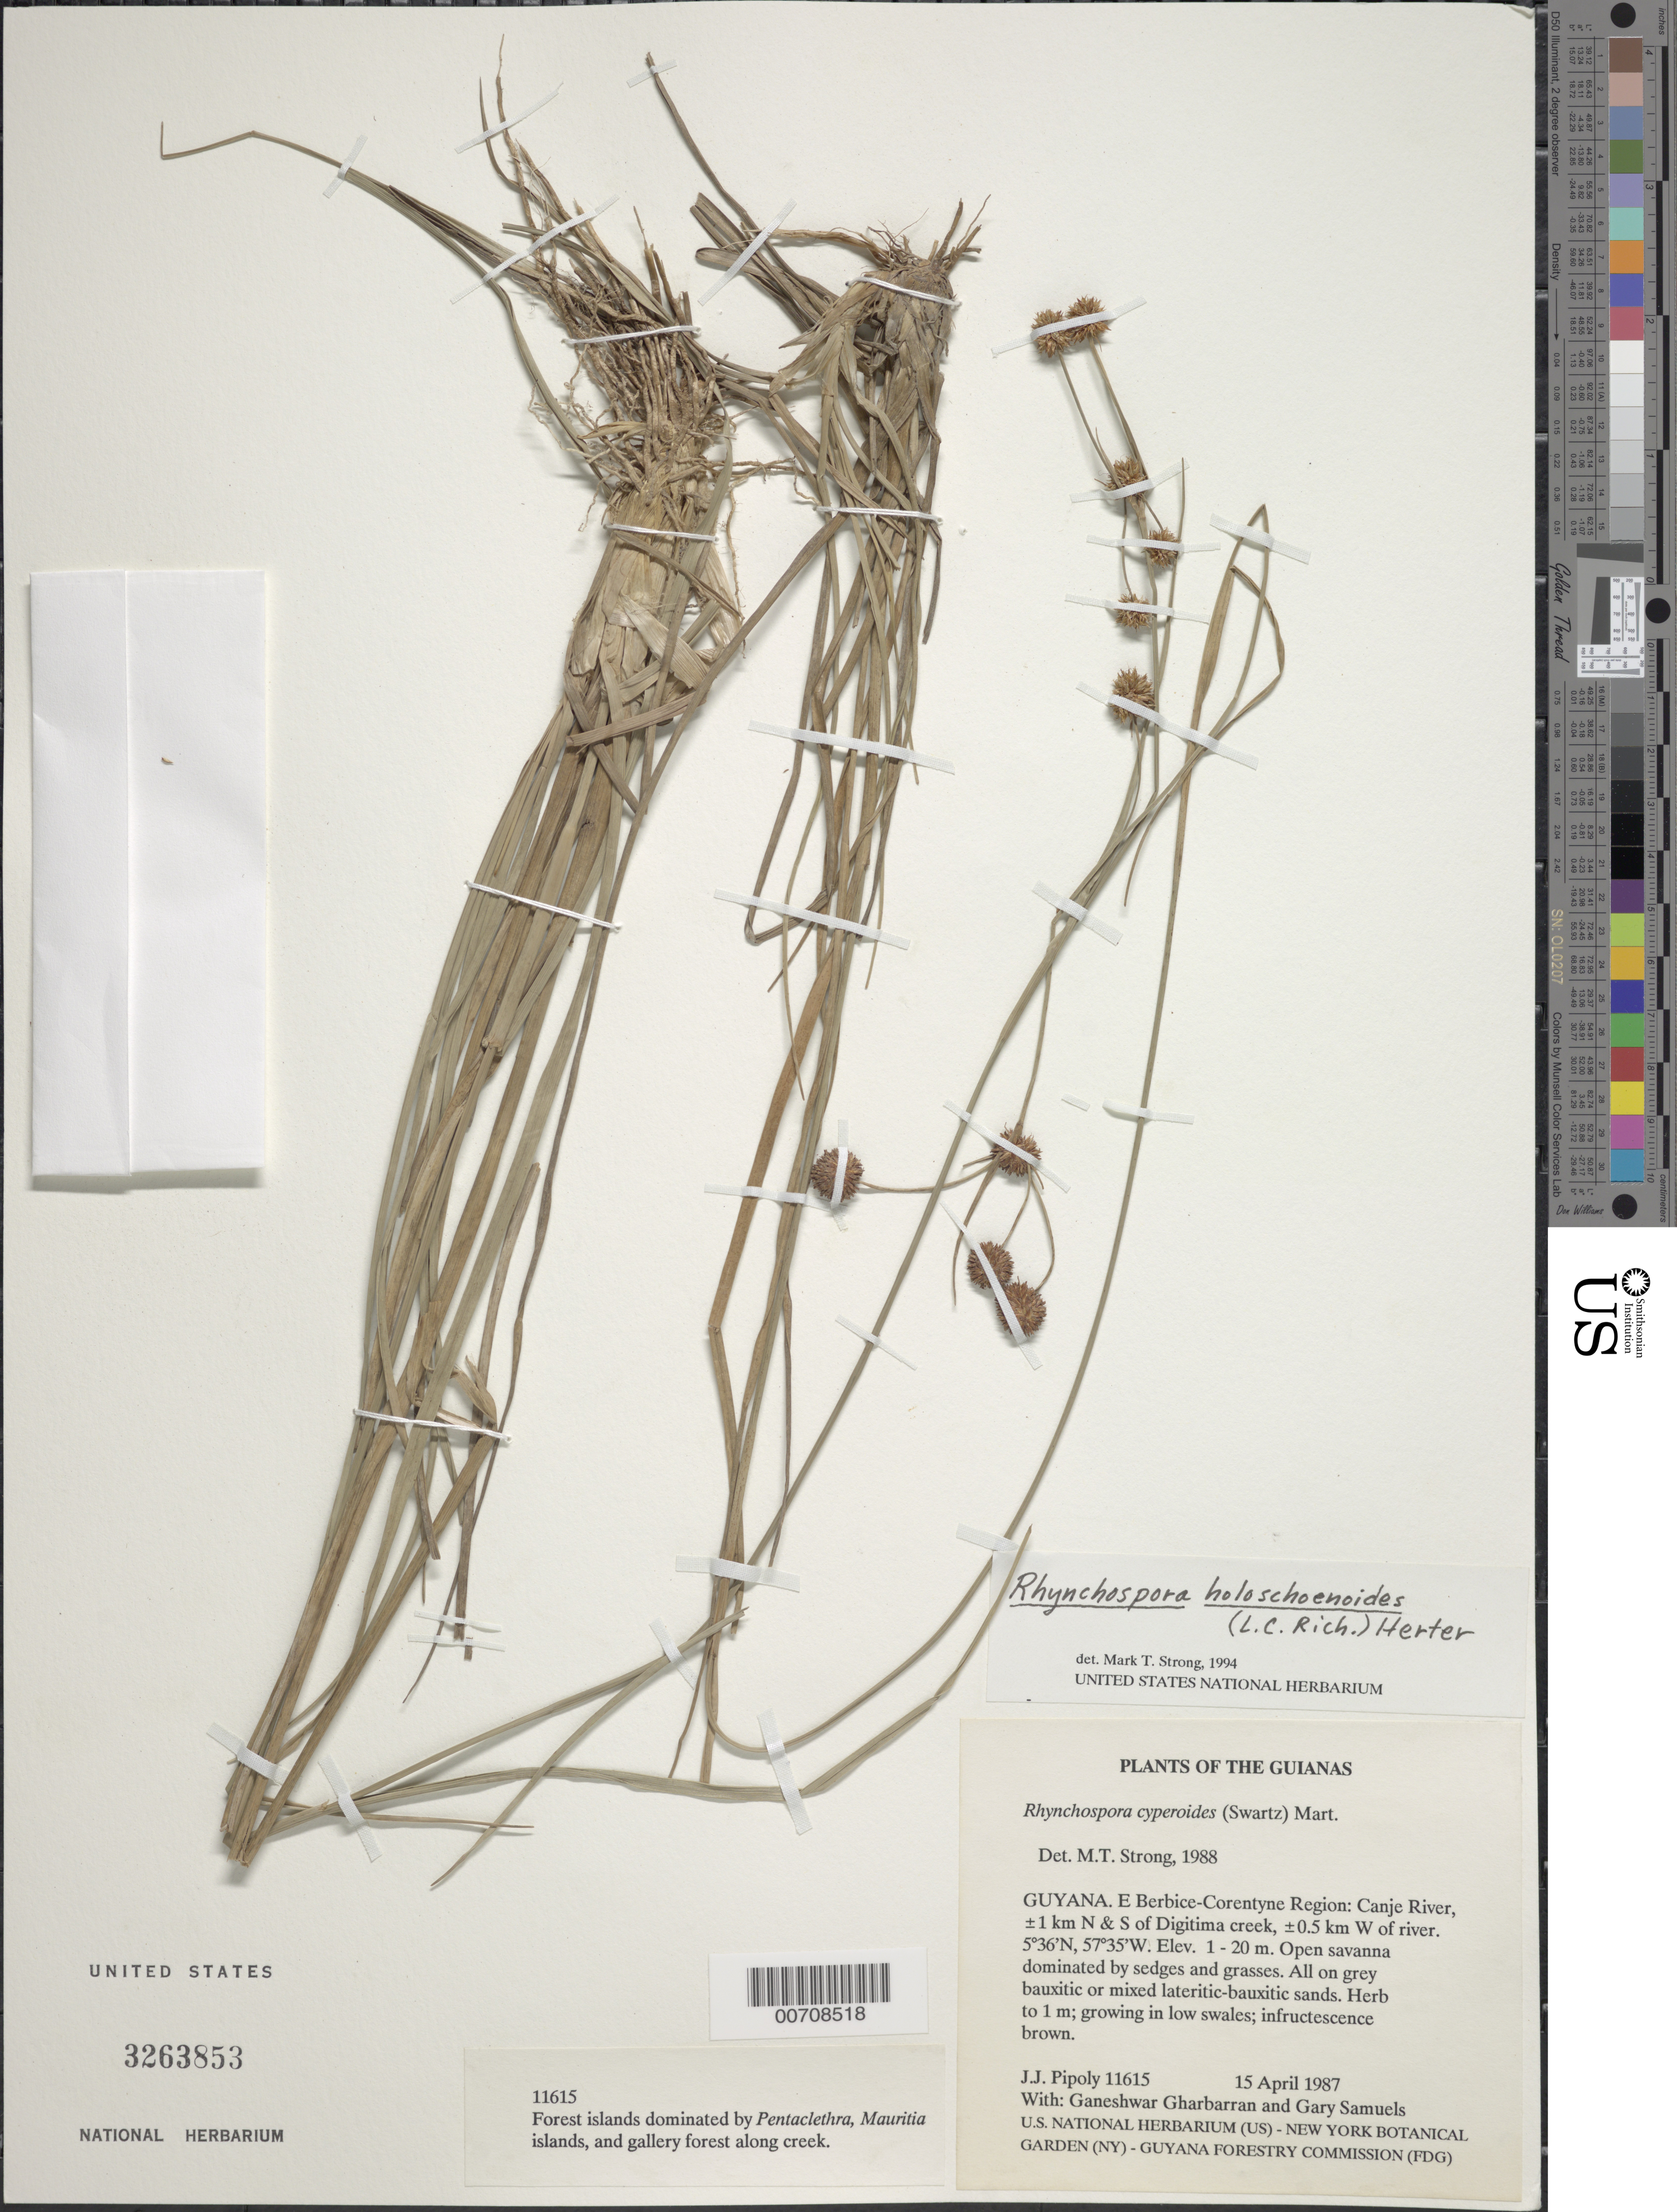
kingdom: Plantae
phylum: Tracheophyta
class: Liliopsida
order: Poales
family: Cyperaceae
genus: Rhynchospora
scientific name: Rhynchospora holoschoenoides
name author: (Rich.) Herter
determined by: Strong, M. T., (US), Smithsonian Institution - National Museum of Natural History (UNITED STATES)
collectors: J. J. Pipoly, G. Gharbarran & G. Samuels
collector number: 11615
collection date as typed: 15 April 1987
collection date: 1987-04-15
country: Guyana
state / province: E. Berbice-Corentyne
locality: Canje River, ±1 km N & S of Digitima creek, ±0.5 km W of river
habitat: Open savanna dominated by sedges and grasses. All on grey bauxitic or mixed lateritic-bauxitic sands. Forest islands dominated by Pentaclethra, Mauritia islands, and gallery forest along creek.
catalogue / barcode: US 3263853